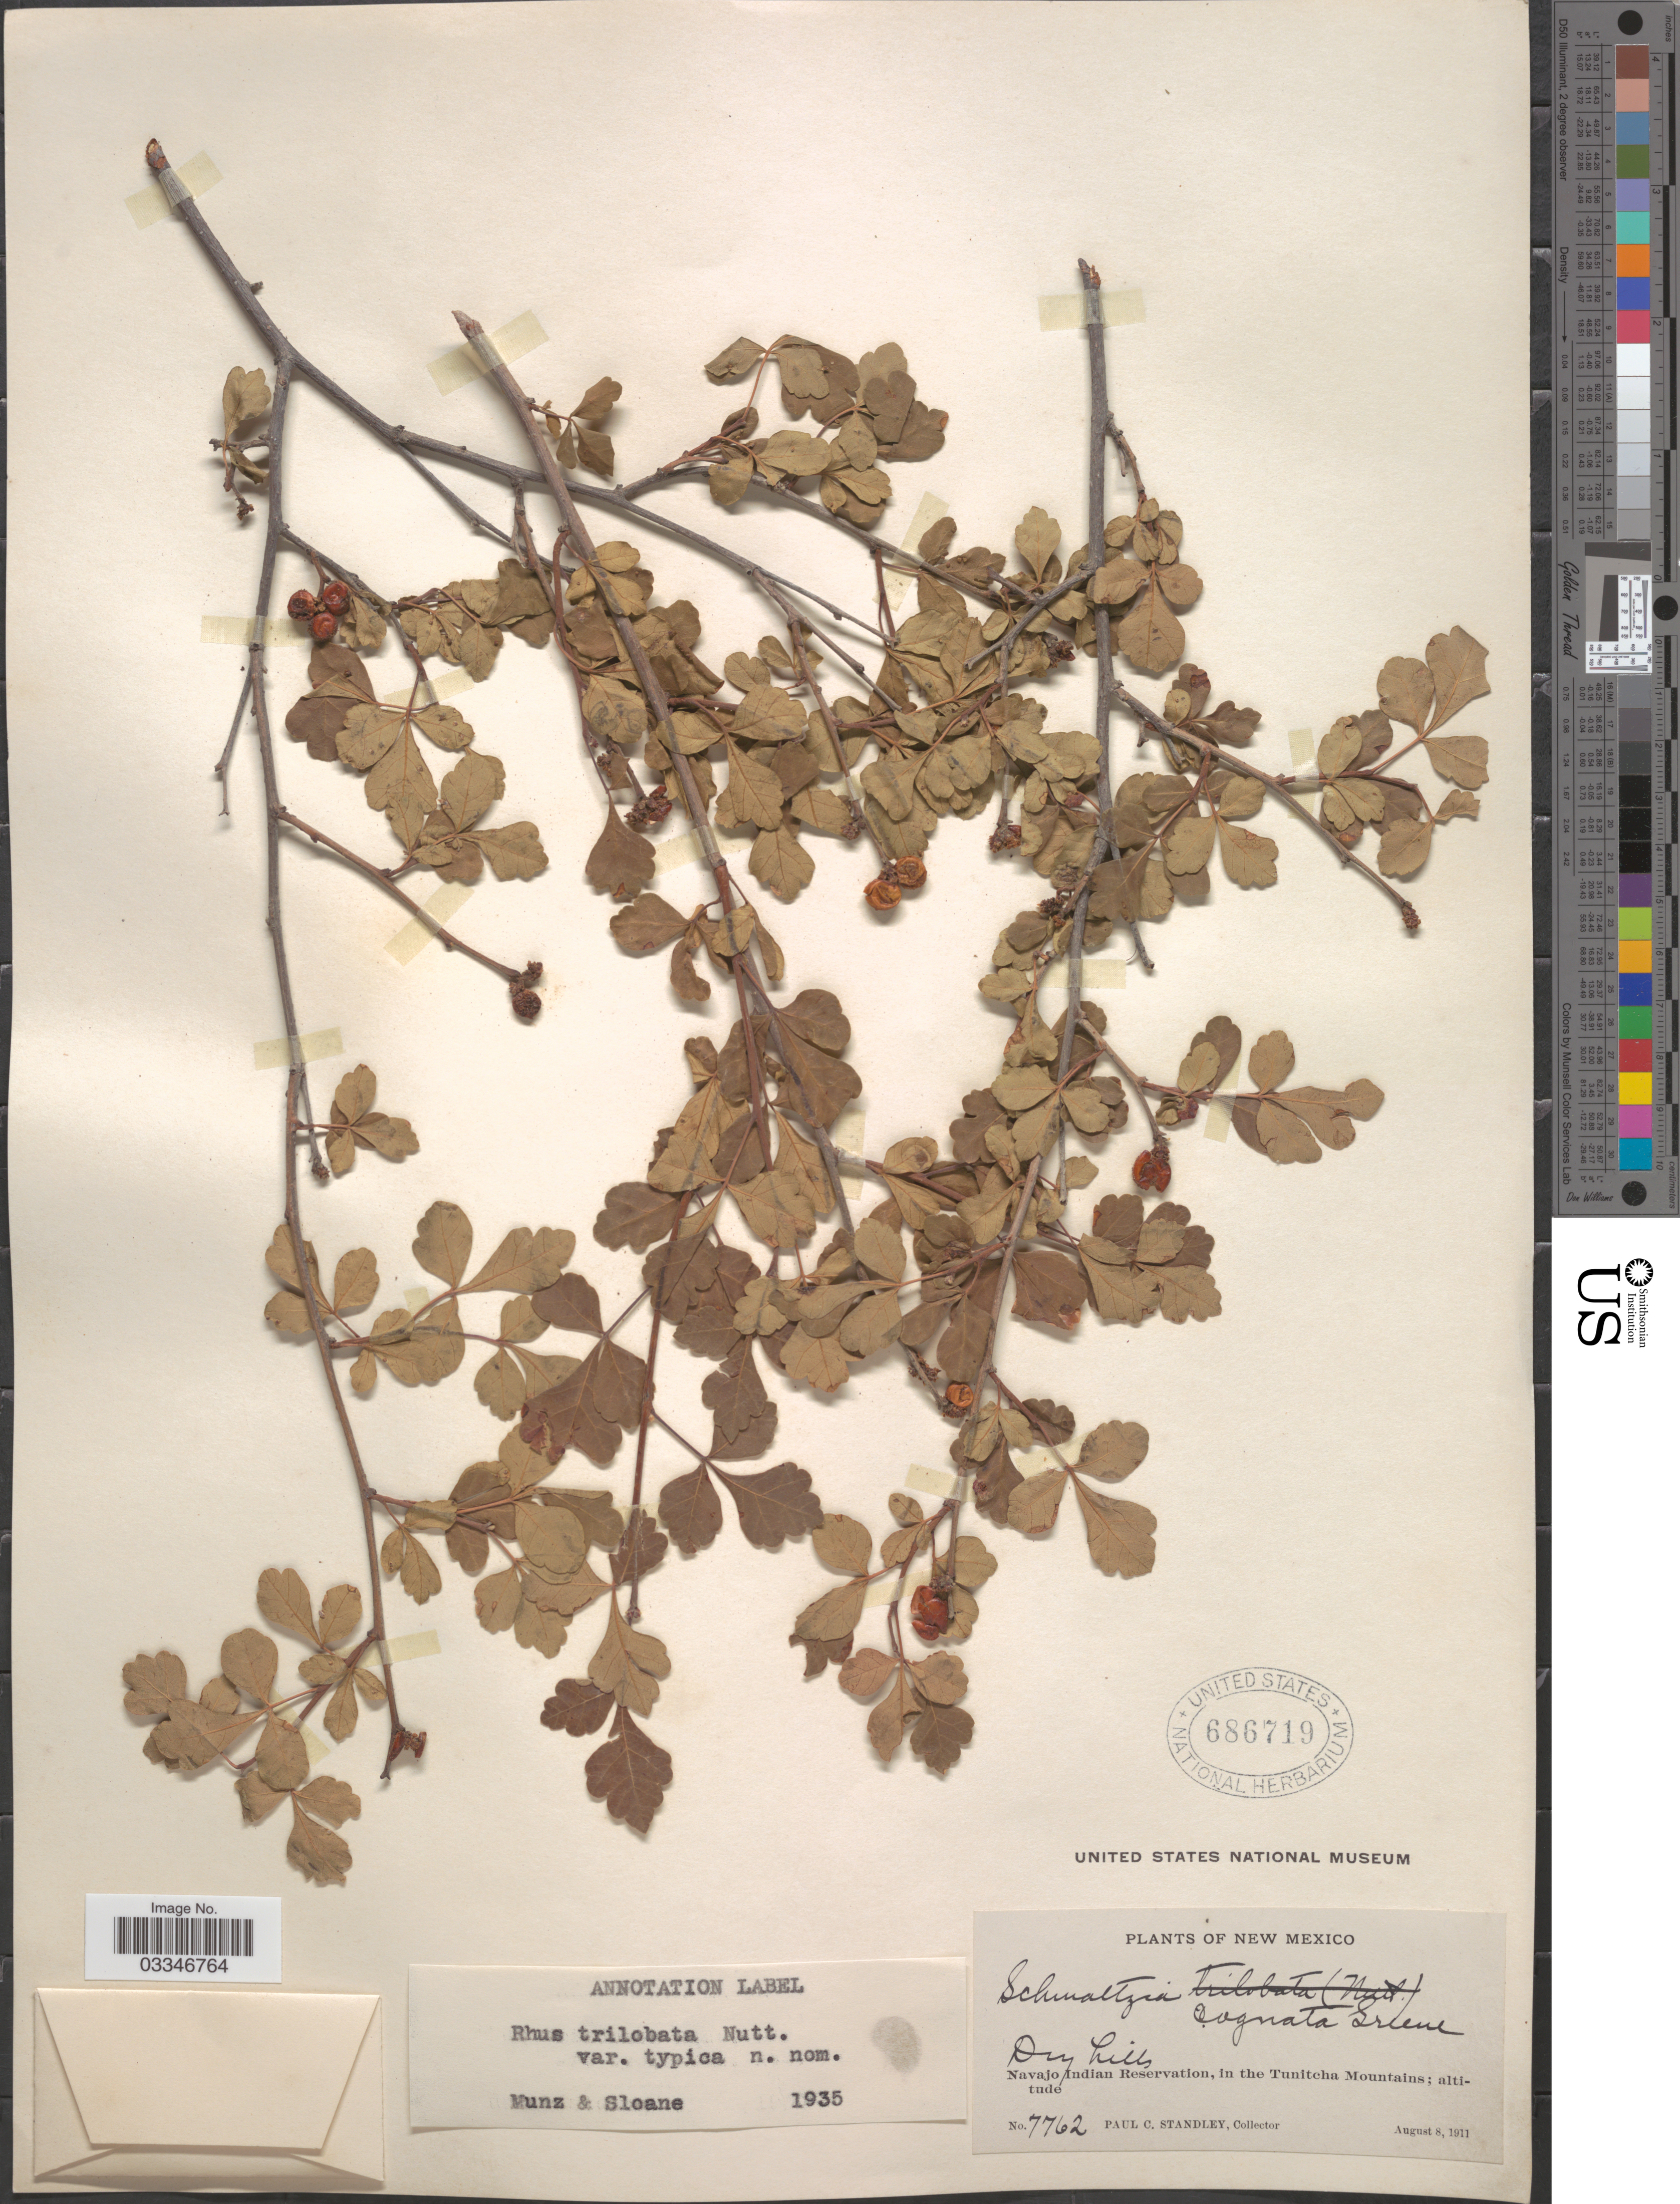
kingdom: Plantae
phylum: Tracheophyta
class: Magnoliopsida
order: Sapindales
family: Anacardiaceae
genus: Rhus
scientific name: Rhus trilobata var. typica Munz & Sloane ined.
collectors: P. C. Standley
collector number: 7762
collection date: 1911-08-08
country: United States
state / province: New Mexico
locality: Navajo Indian Reservation, in the Tunitcha Mountains.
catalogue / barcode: US 686719